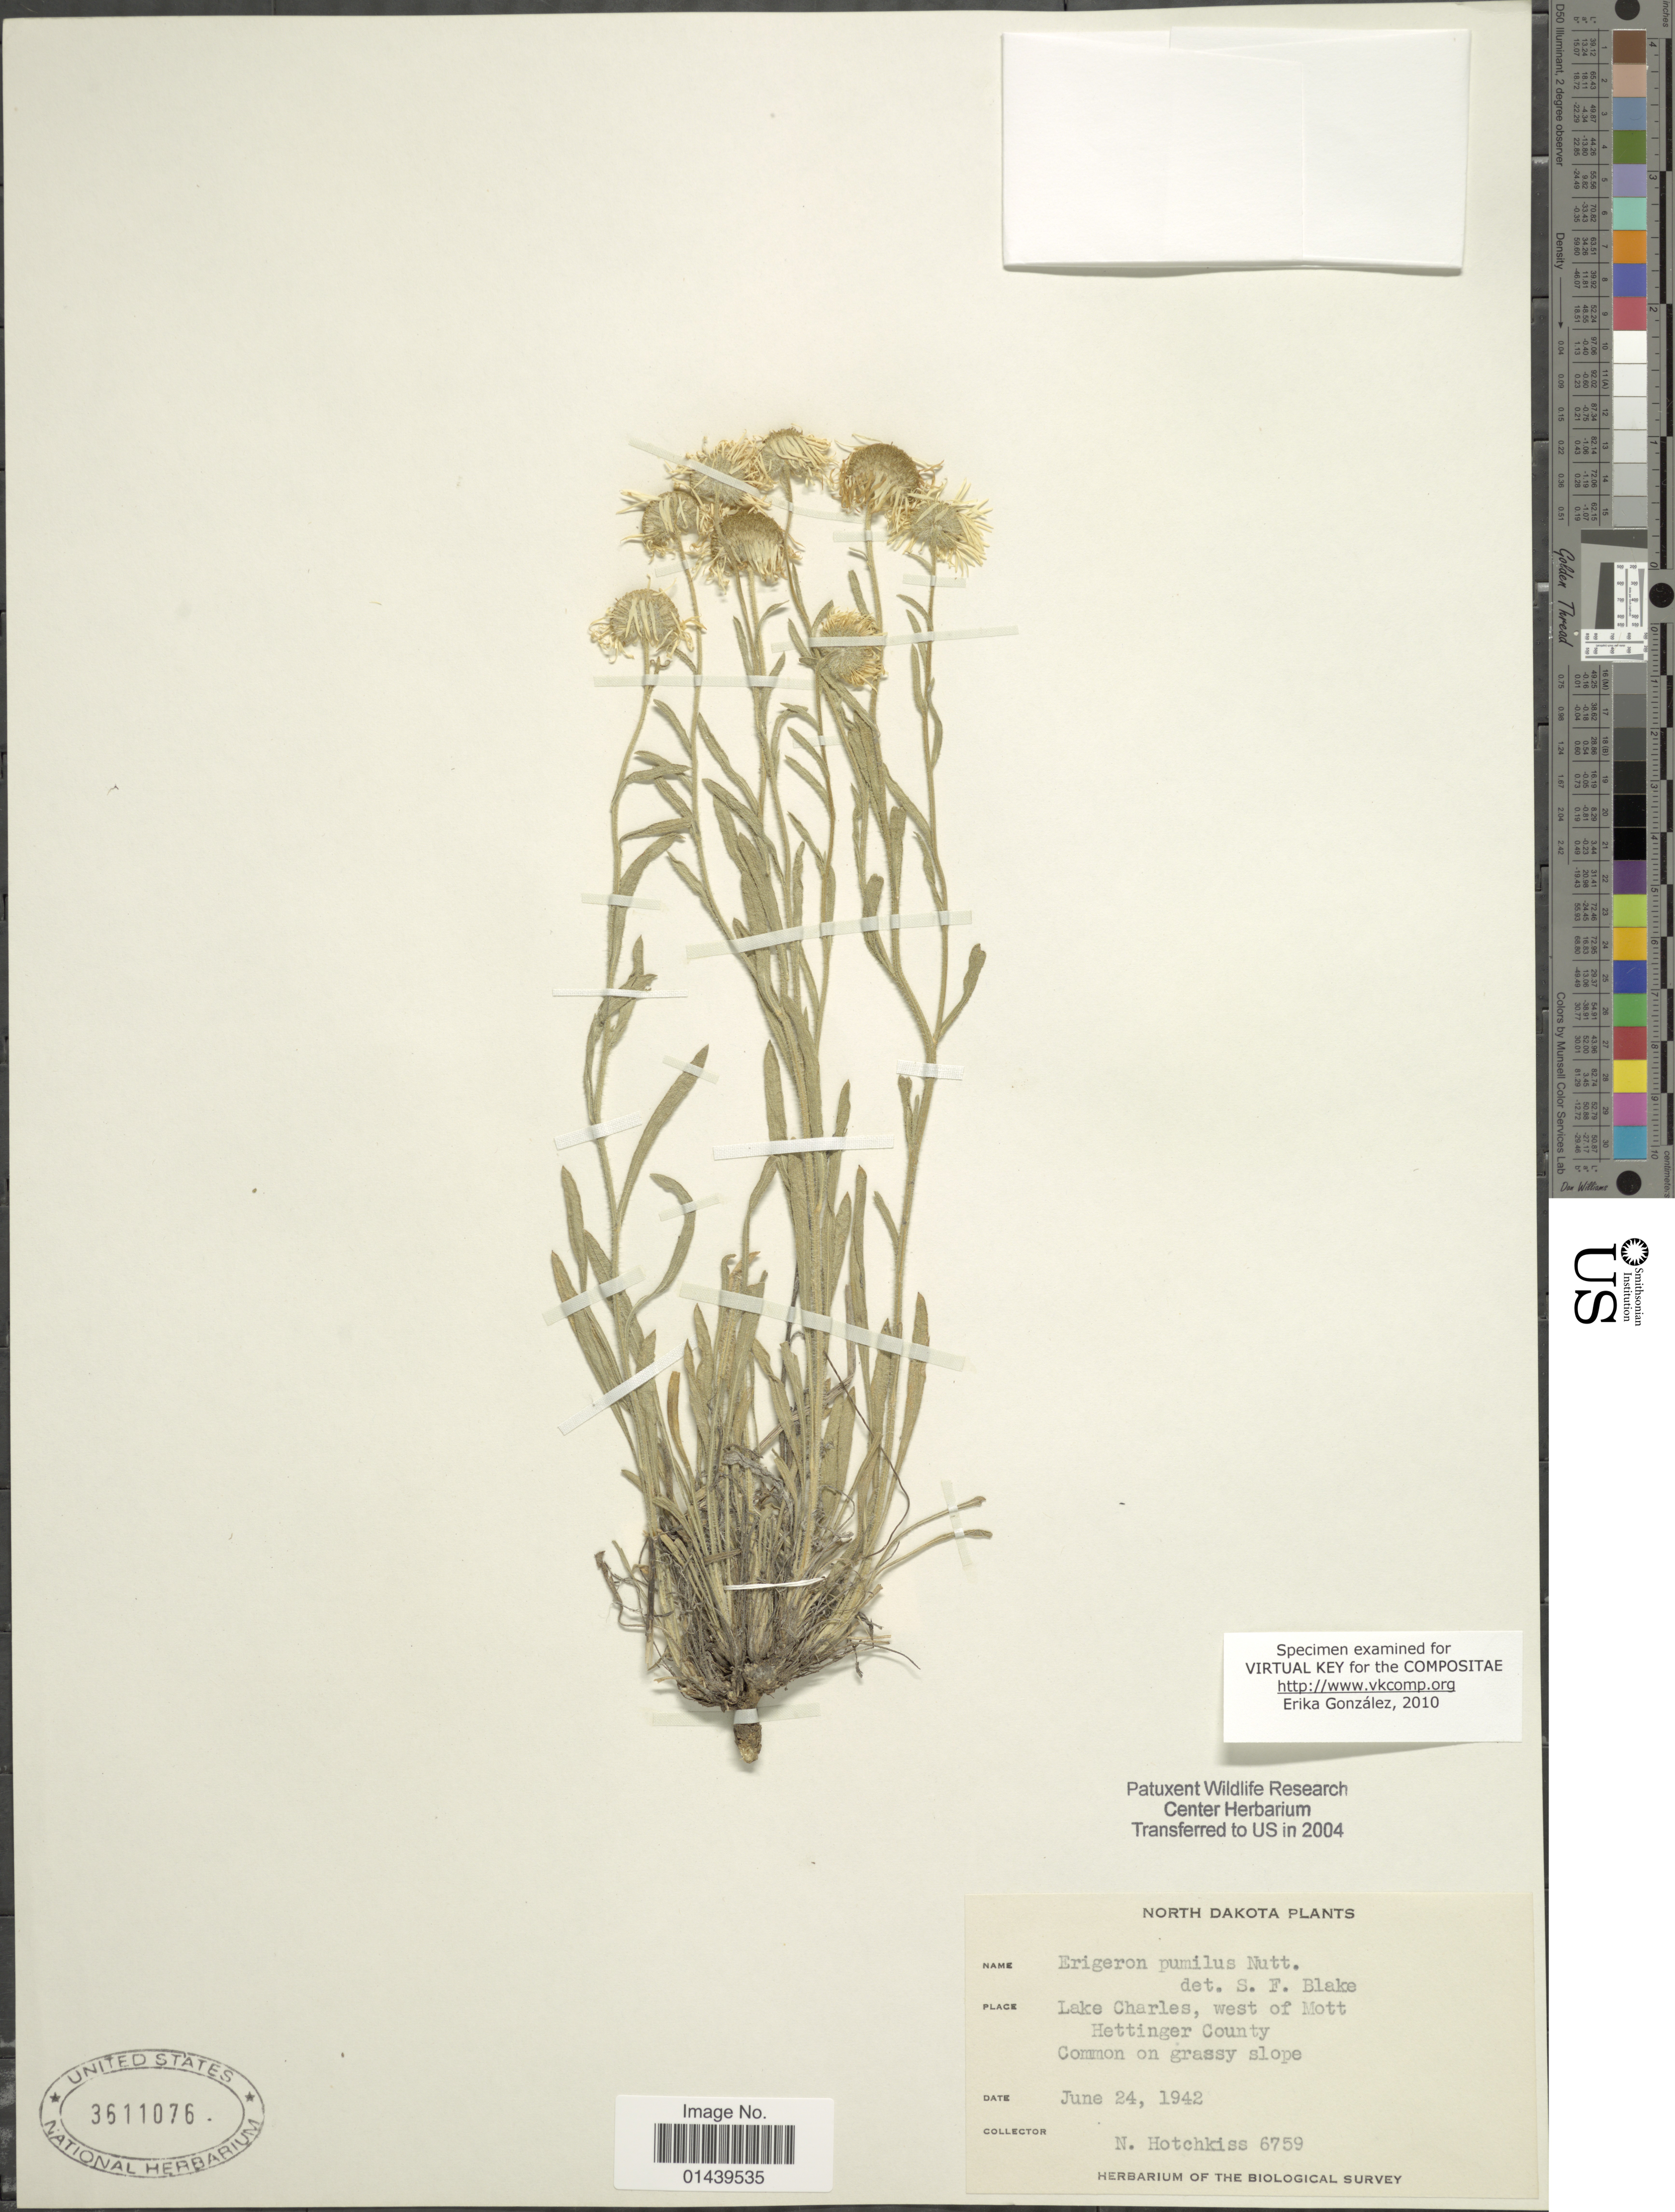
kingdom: Plantae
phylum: Tracheophyta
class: Magnoliopsida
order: Asterales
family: Asteraceae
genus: Erigeron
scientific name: Erigeron pumilus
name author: Nutt.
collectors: N. Hotchkiss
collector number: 6759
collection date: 1942-06-24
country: United States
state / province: North Dakota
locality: Lake Charles, west of Mott Hettinger County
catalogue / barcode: US 3611076